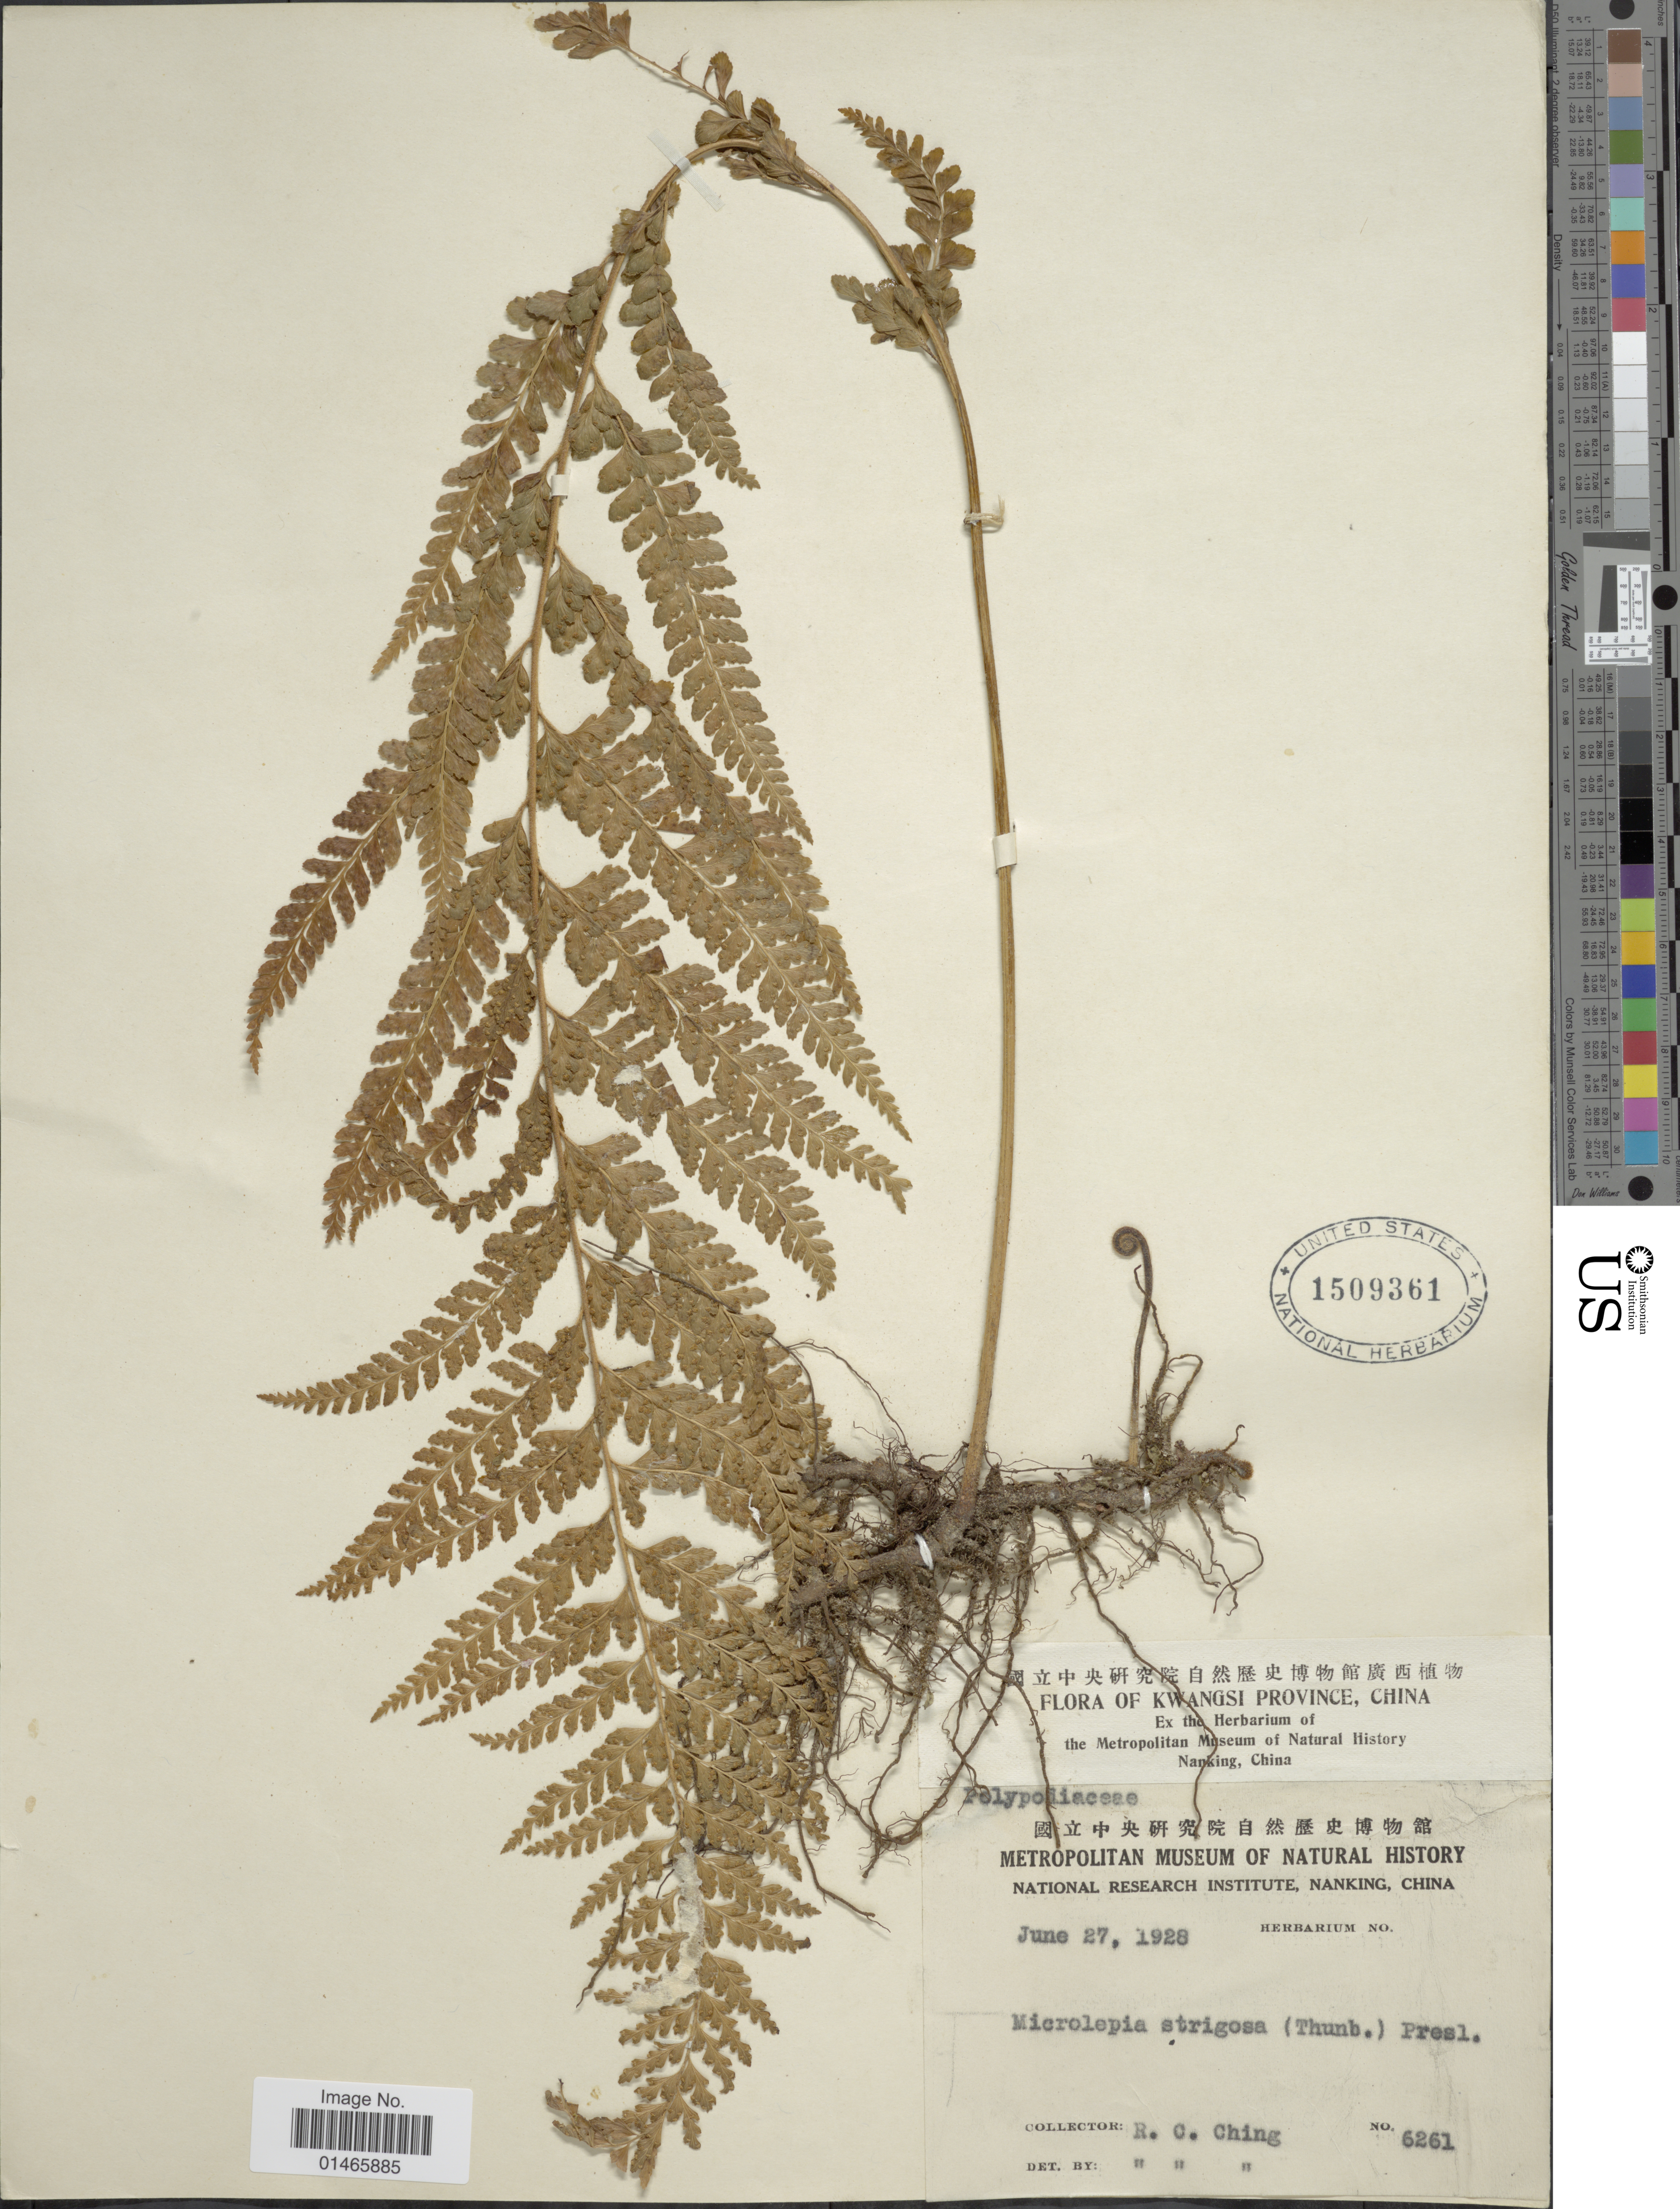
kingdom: Plantae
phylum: Tracheophyta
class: Polypodiopsida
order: Polypodiales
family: Dennstaedtiaceae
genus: Microlepia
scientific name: Microlepia strigosa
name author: (Thunb.) J. Presl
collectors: R. C. Ching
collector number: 6261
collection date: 1928-06-27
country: China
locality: Kwangsi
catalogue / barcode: US 1509361